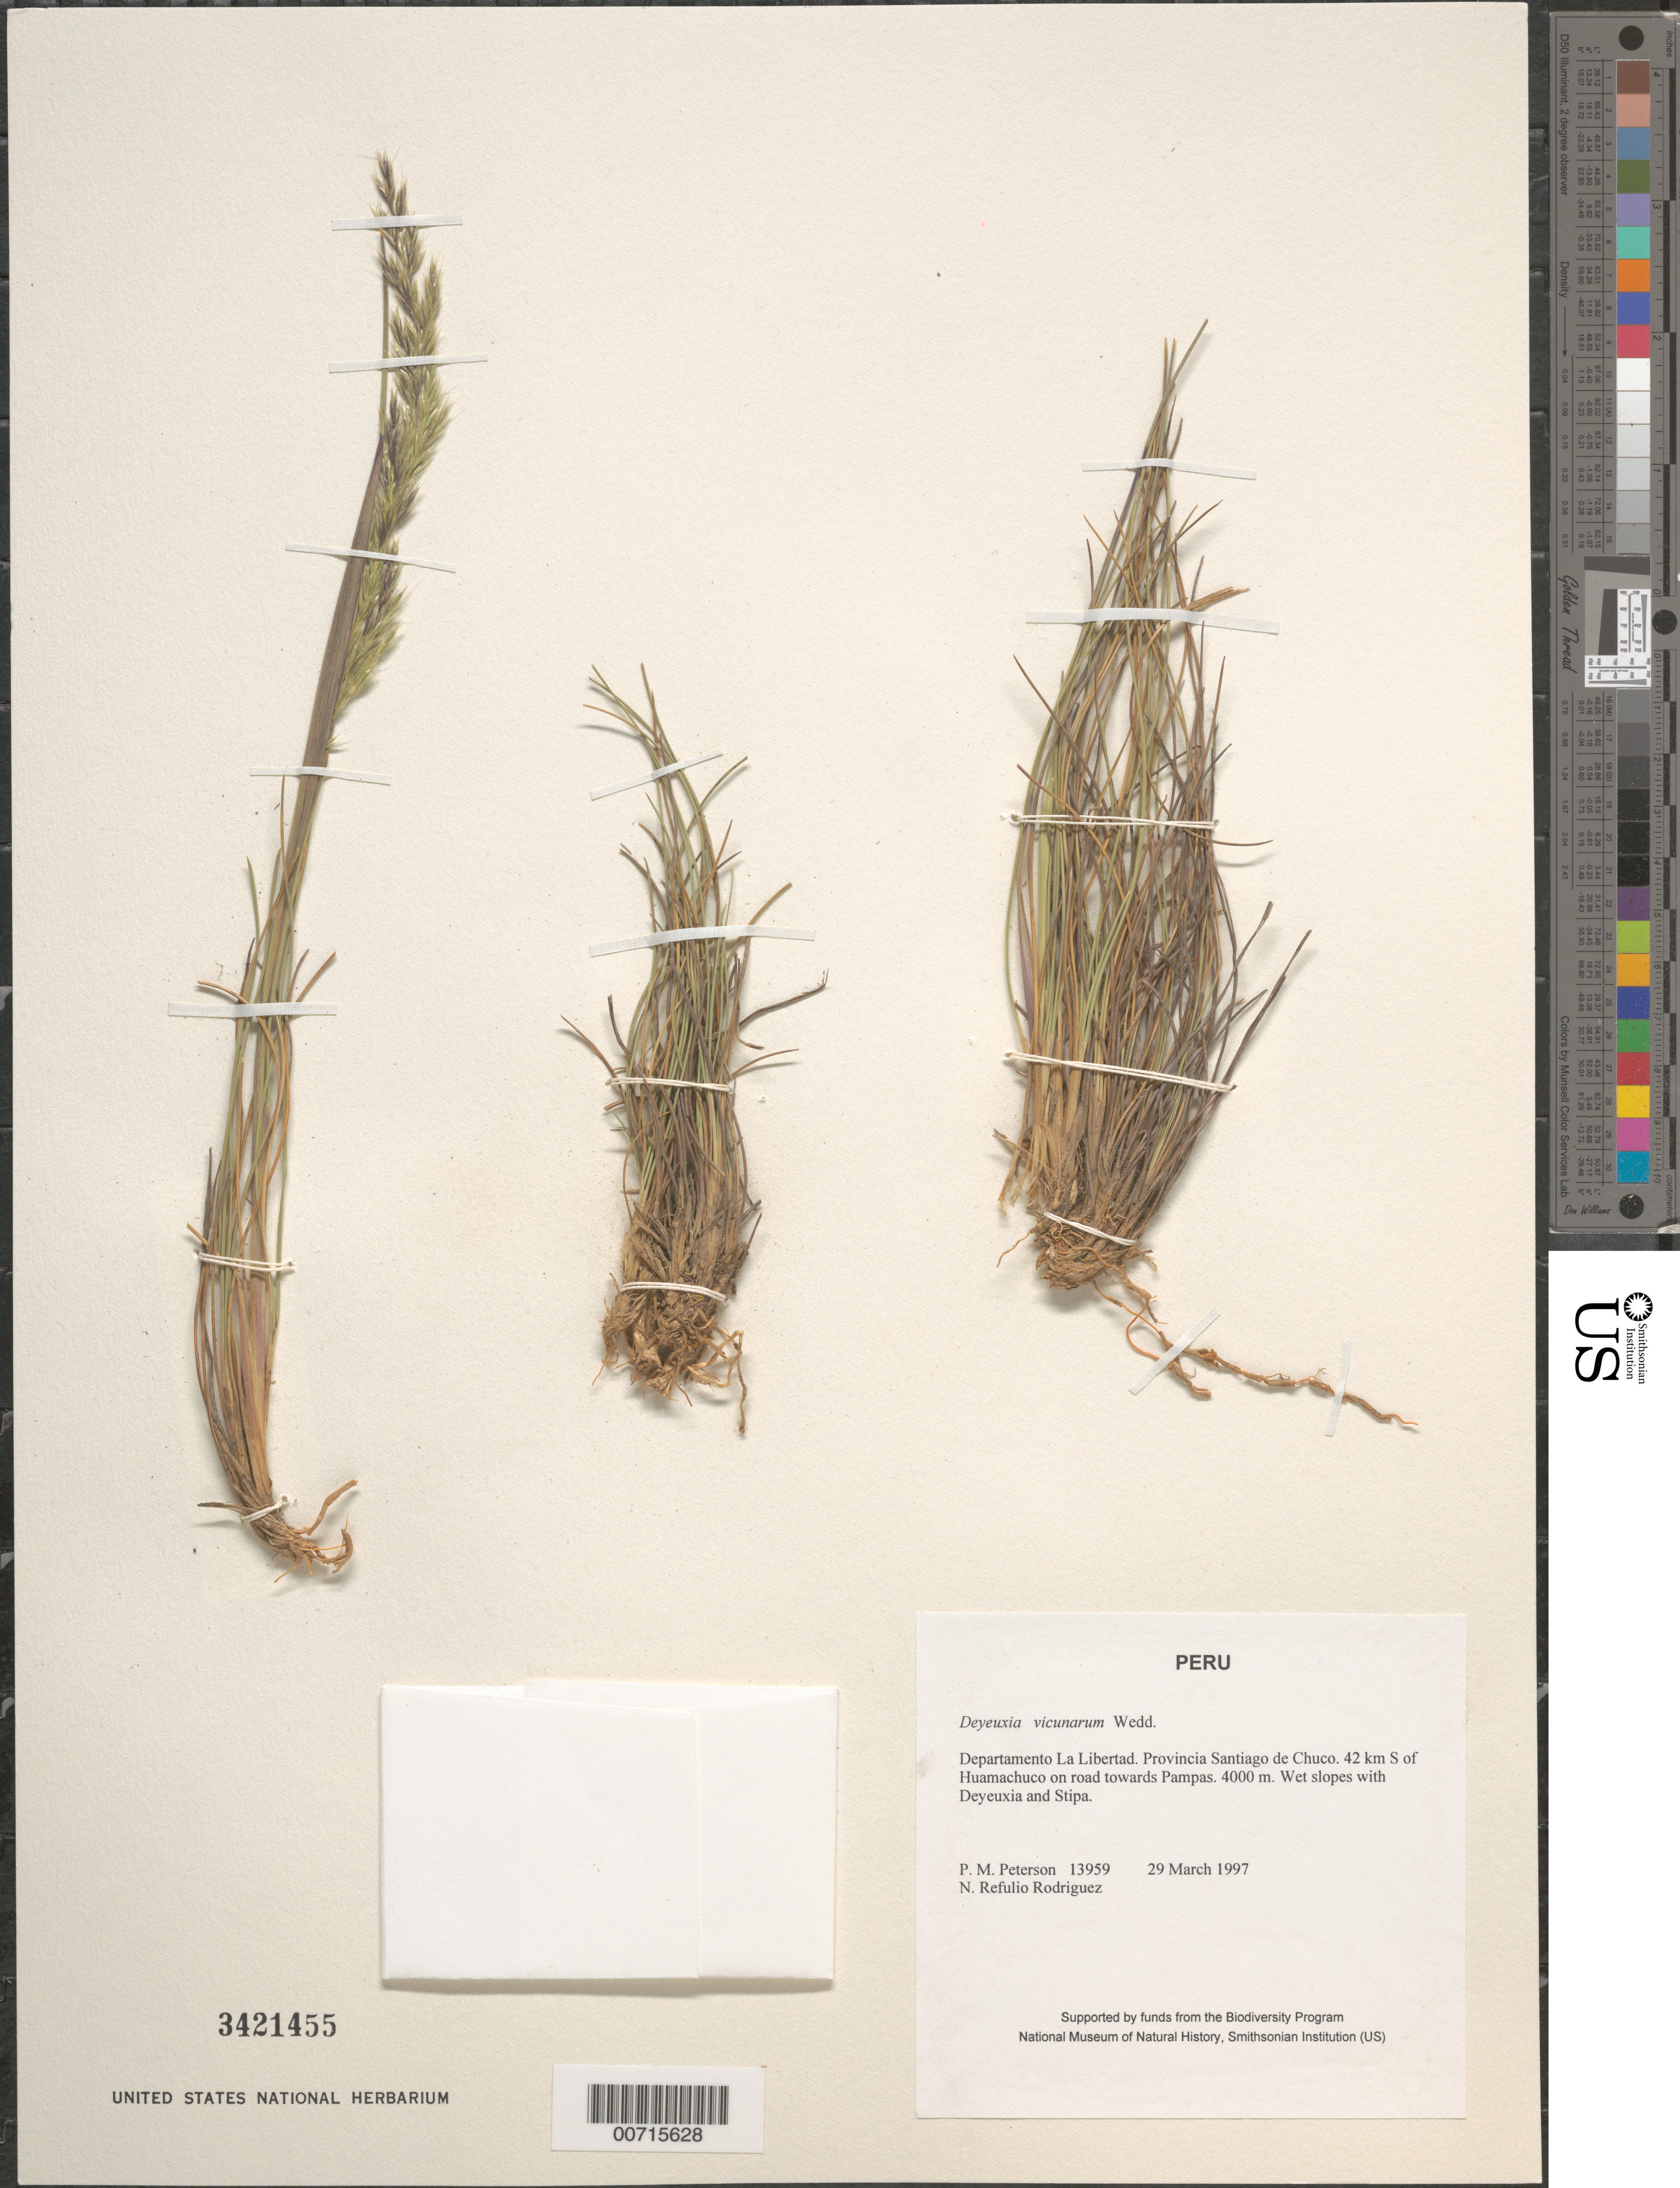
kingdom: Plantae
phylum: Tracheophyta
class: Liliopsida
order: Poales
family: Poaceae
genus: Calamagrostis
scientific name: Calamagrostis vicunarum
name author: (Wedd.) Pilg.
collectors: P. M. Peterson & N. Refulio-Rodríguez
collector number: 13959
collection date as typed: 29 Mar 1997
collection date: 1997-03-29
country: Peru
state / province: La Libertad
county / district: Santiago de Chuco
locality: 42 km S of Huamachuco on road towards Pampas.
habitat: Wet slopes with Deyeuxia and Stipa.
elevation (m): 4000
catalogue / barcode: US 3421455